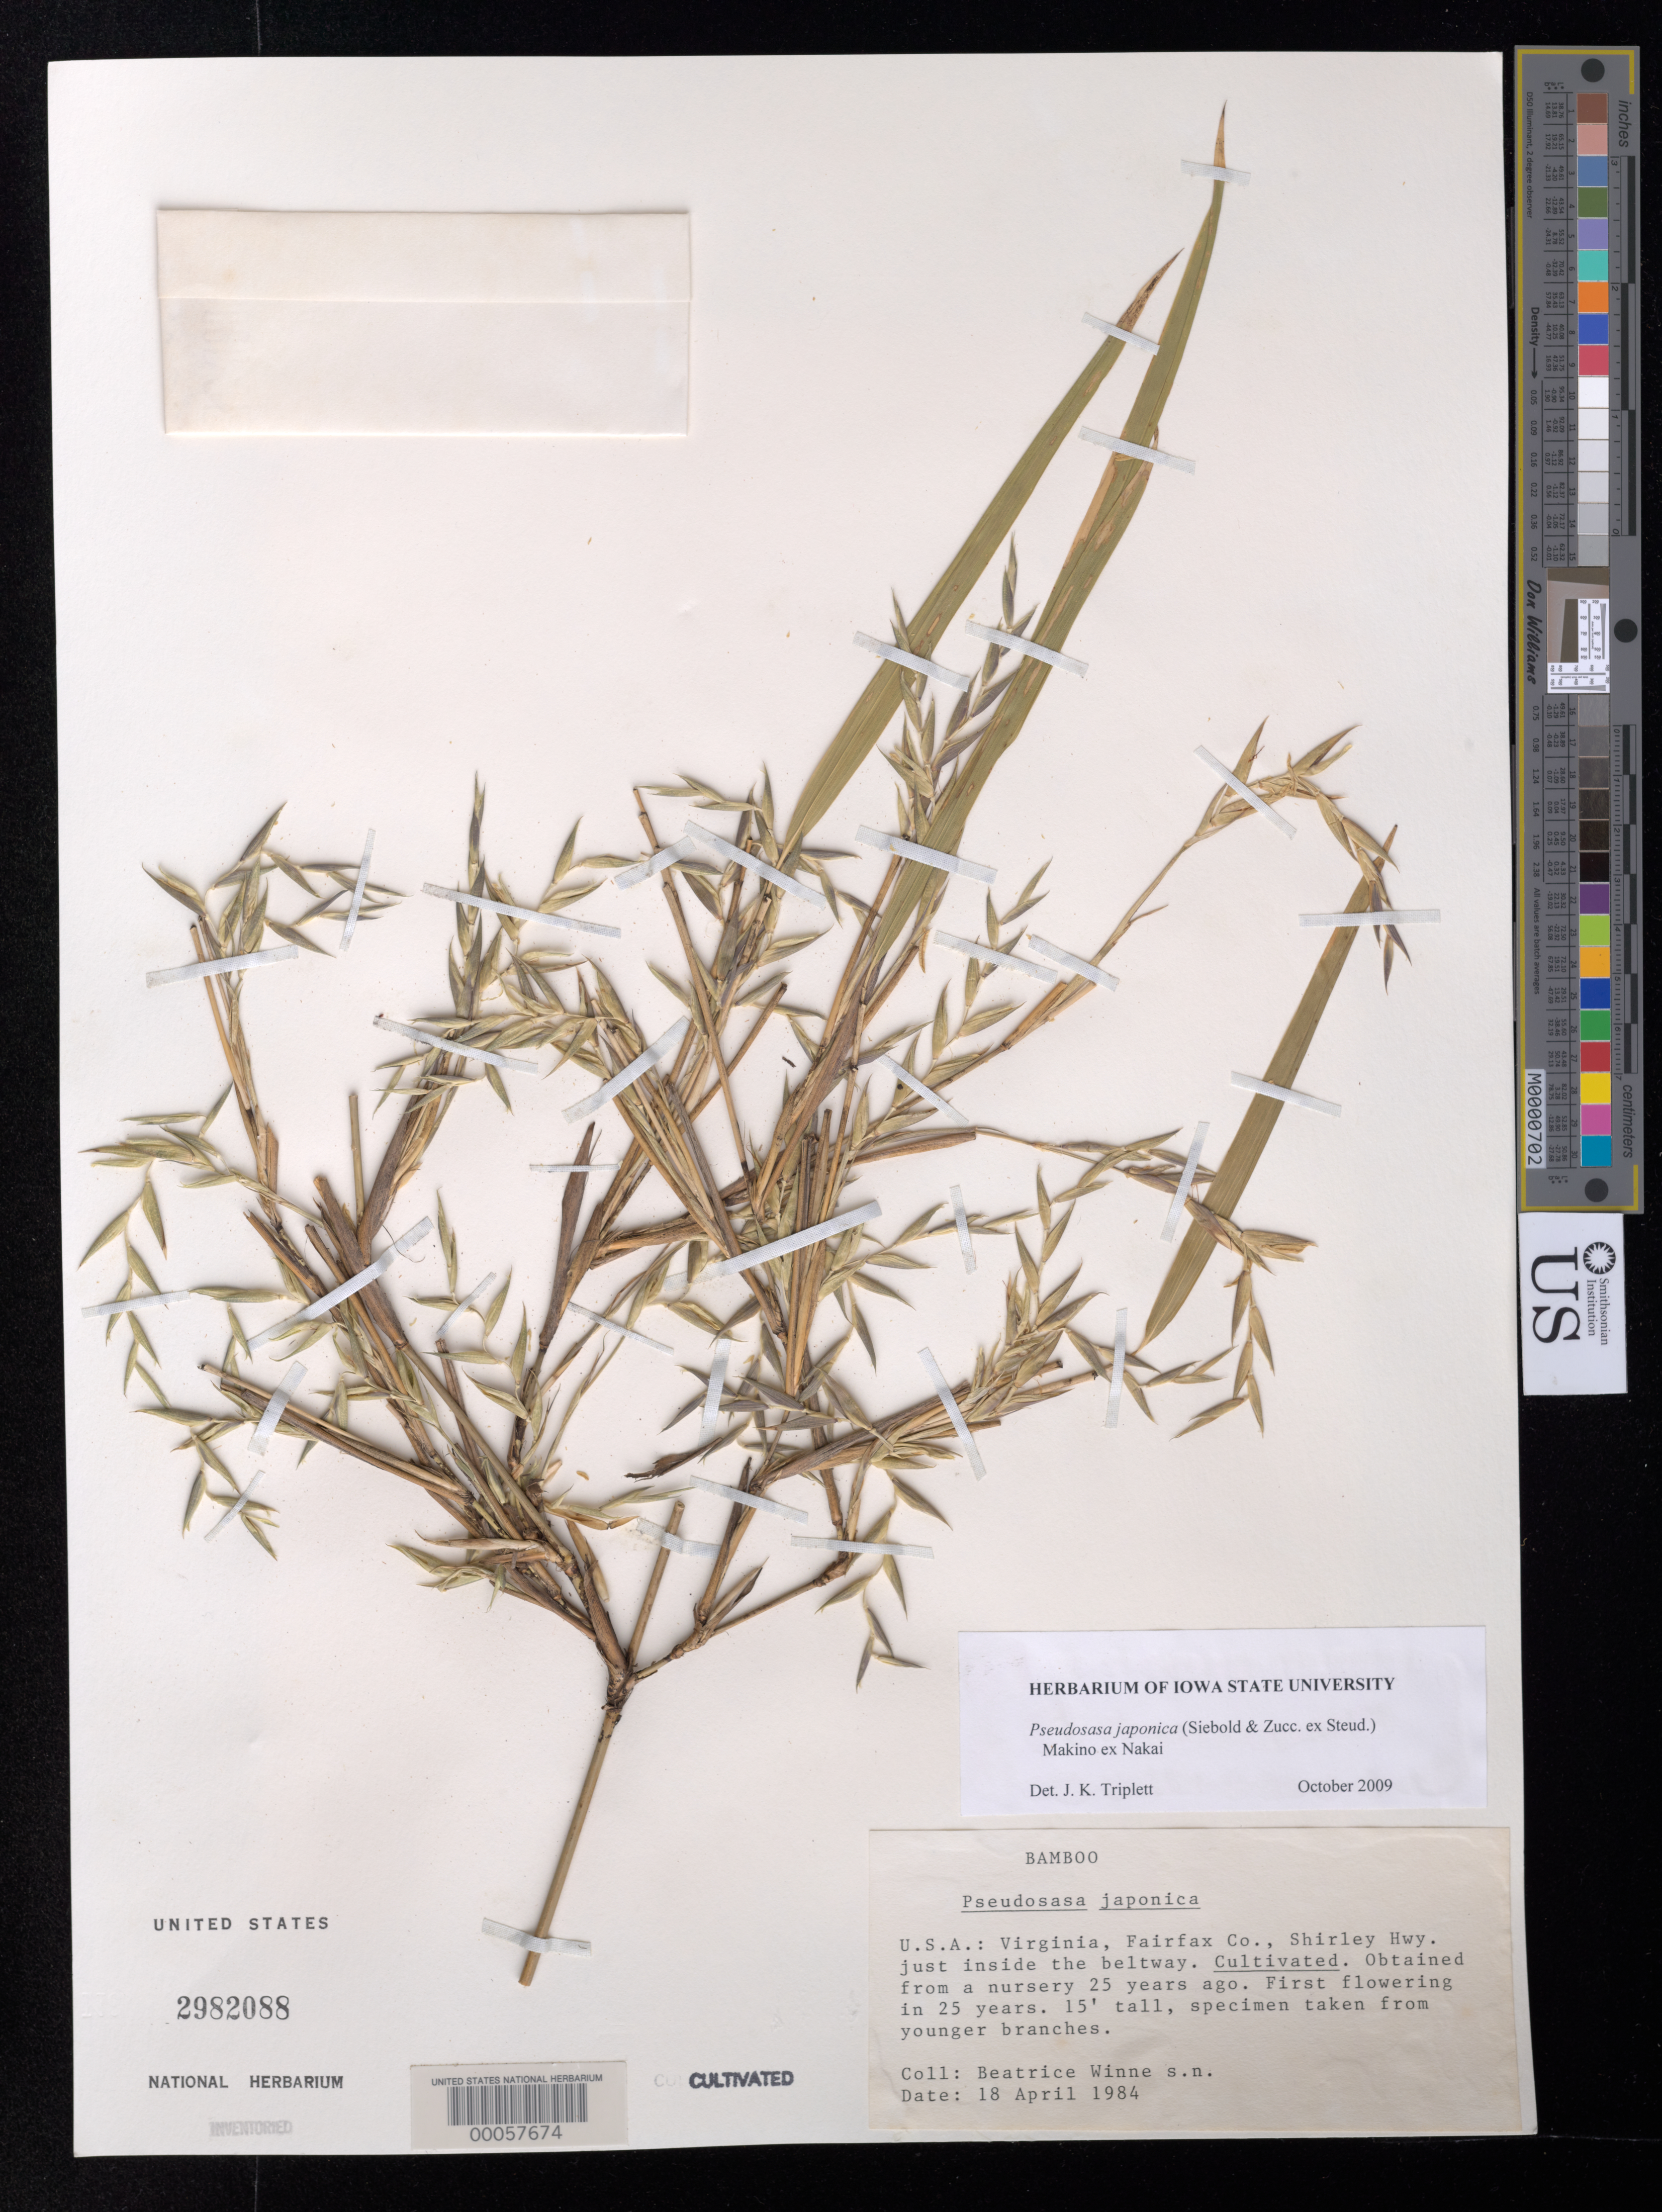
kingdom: Plantae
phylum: Tracheophyta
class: Liliopsida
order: Poales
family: Poaceae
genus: Pseudosasa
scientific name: Pseudosasa japonica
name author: (Siebold & Zucc. ex Steud.) Makino ex Nakai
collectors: B. Winne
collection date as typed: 18 Apr 1984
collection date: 1984-04-18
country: United States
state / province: Virginia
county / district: Fairfax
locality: Shirley hwy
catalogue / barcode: US 2982088